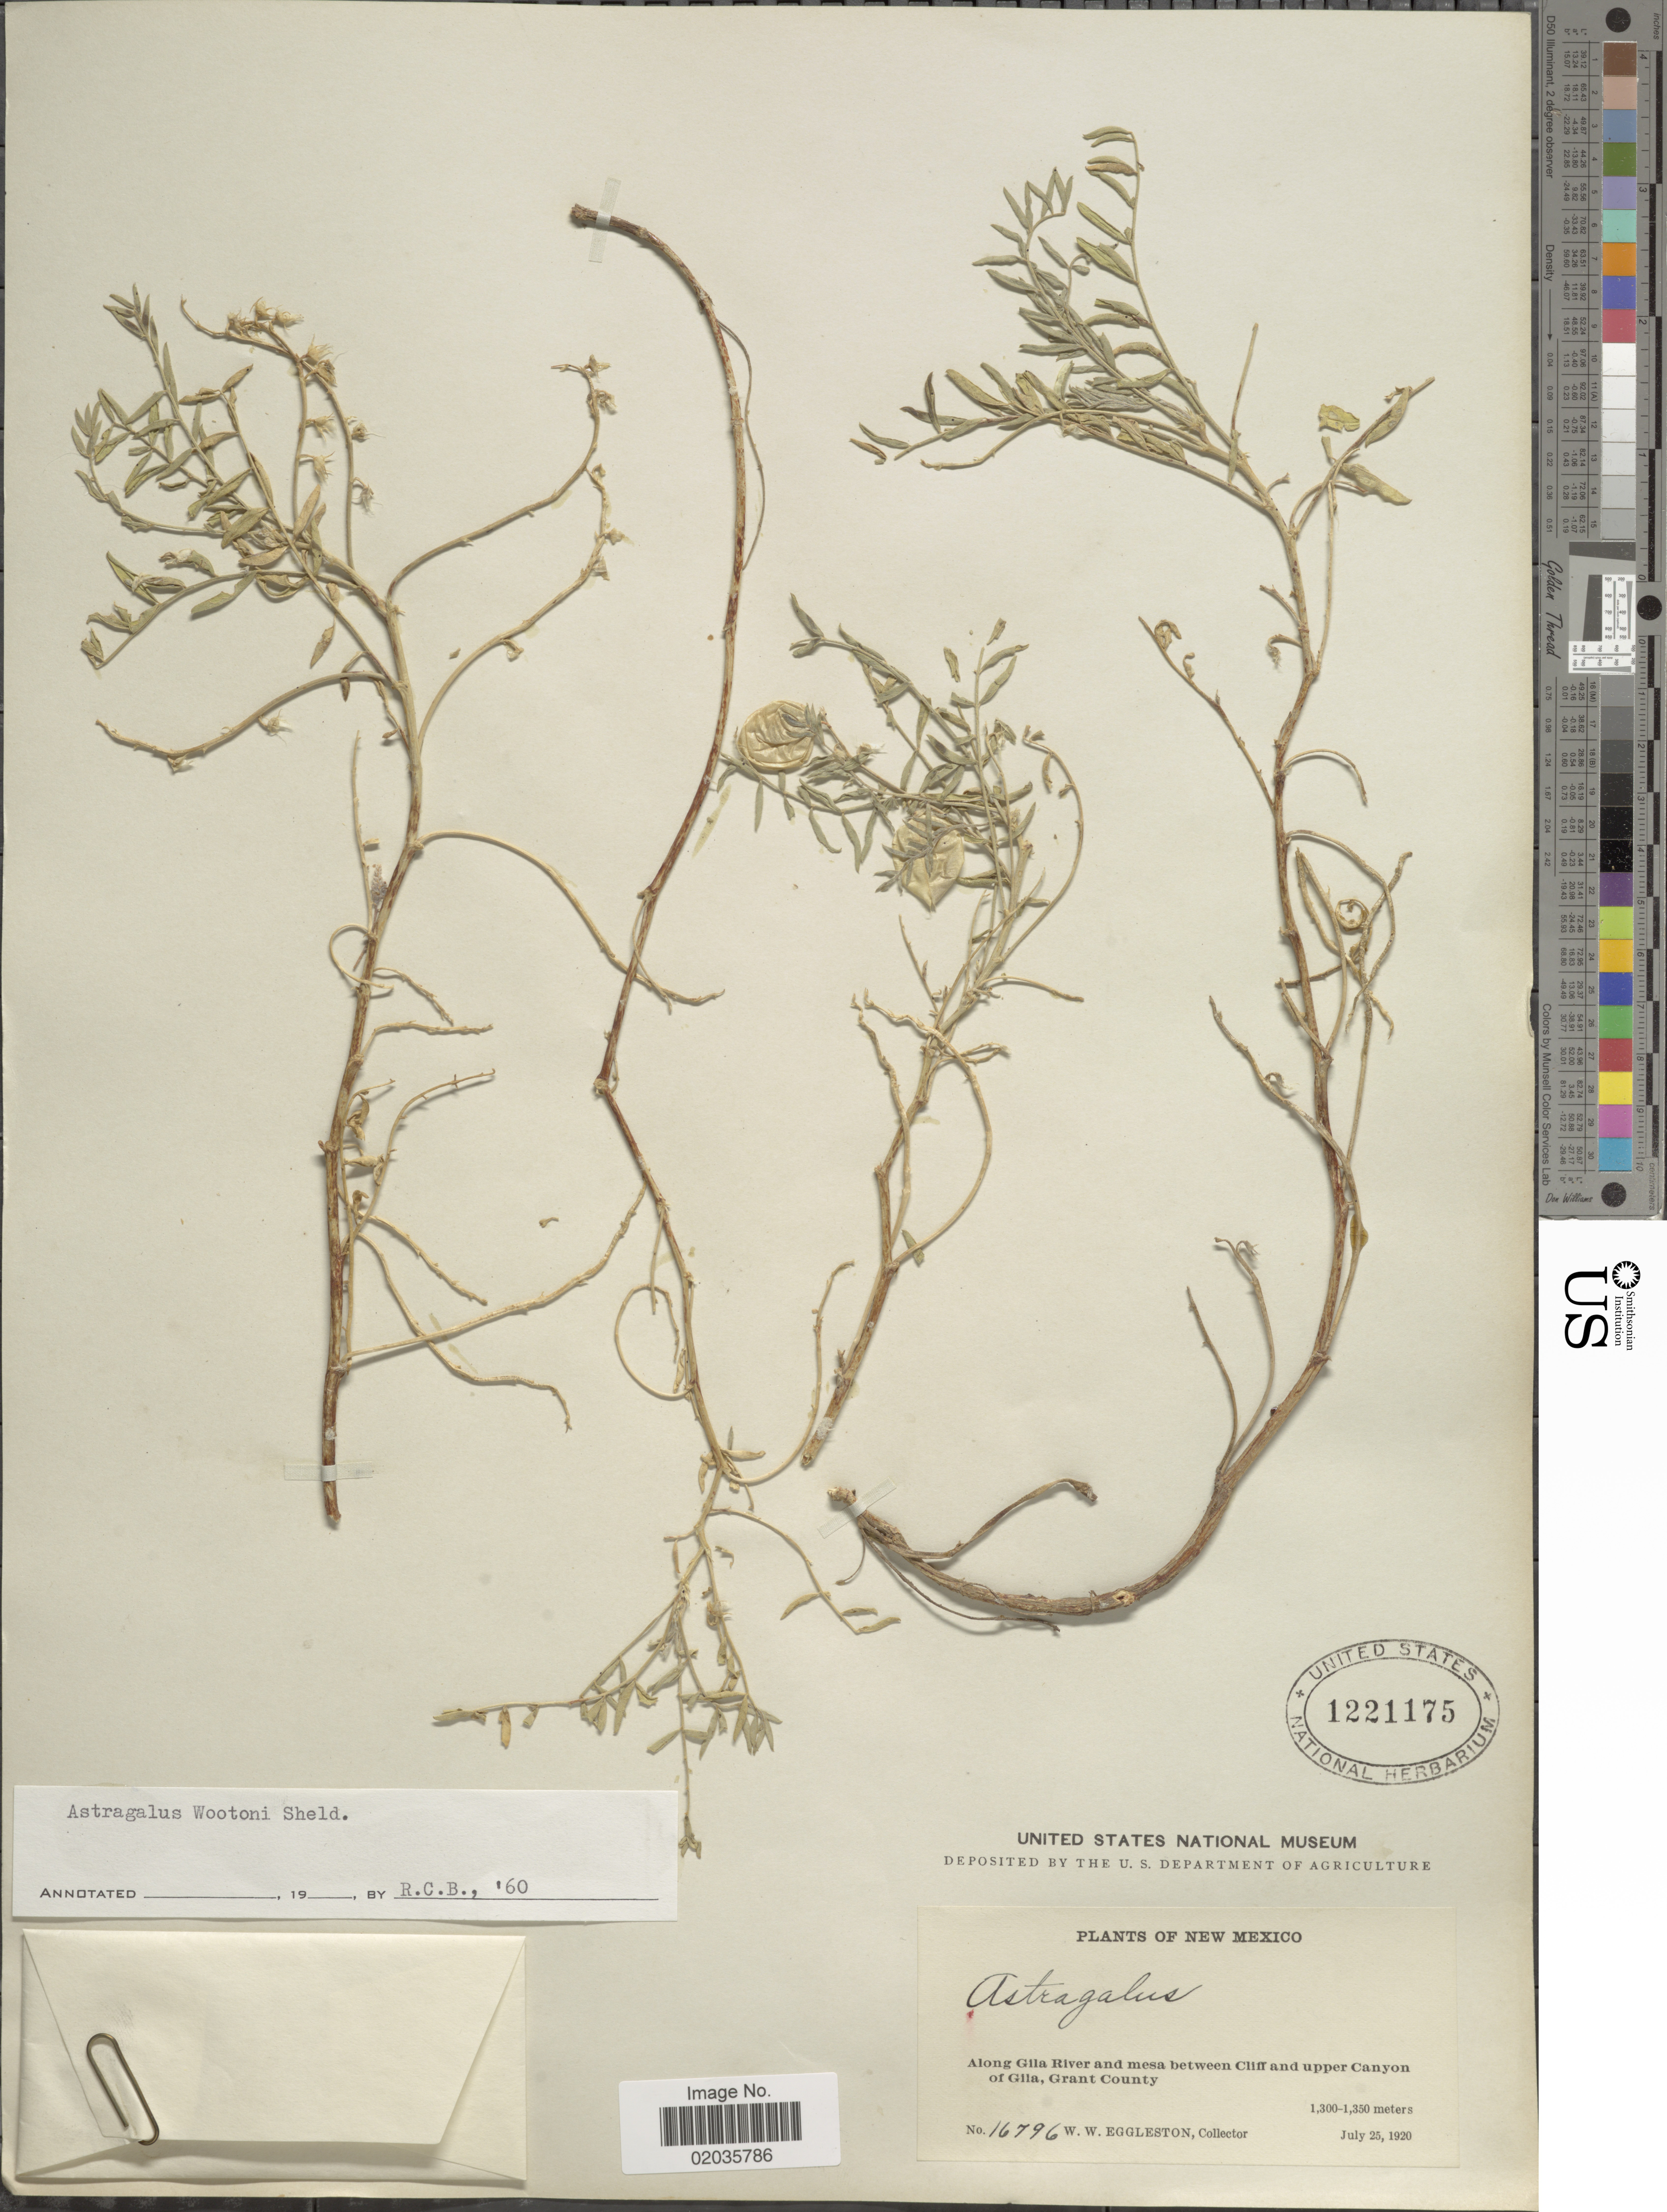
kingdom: Plantae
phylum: Tracheophyta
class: Magnoliopsida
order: Fabales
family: Fabaceae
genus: Astragalus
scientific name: Astragalus wootonii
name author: E. Sheld.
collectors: W. W. Eggleston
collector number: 16796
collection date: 1920-07-25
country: United States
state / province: New Mexico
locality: Along Gilla River and mesa between Cliff and upper Canyon of Gila, Grant County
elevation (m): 1300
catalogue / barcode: US 1221175